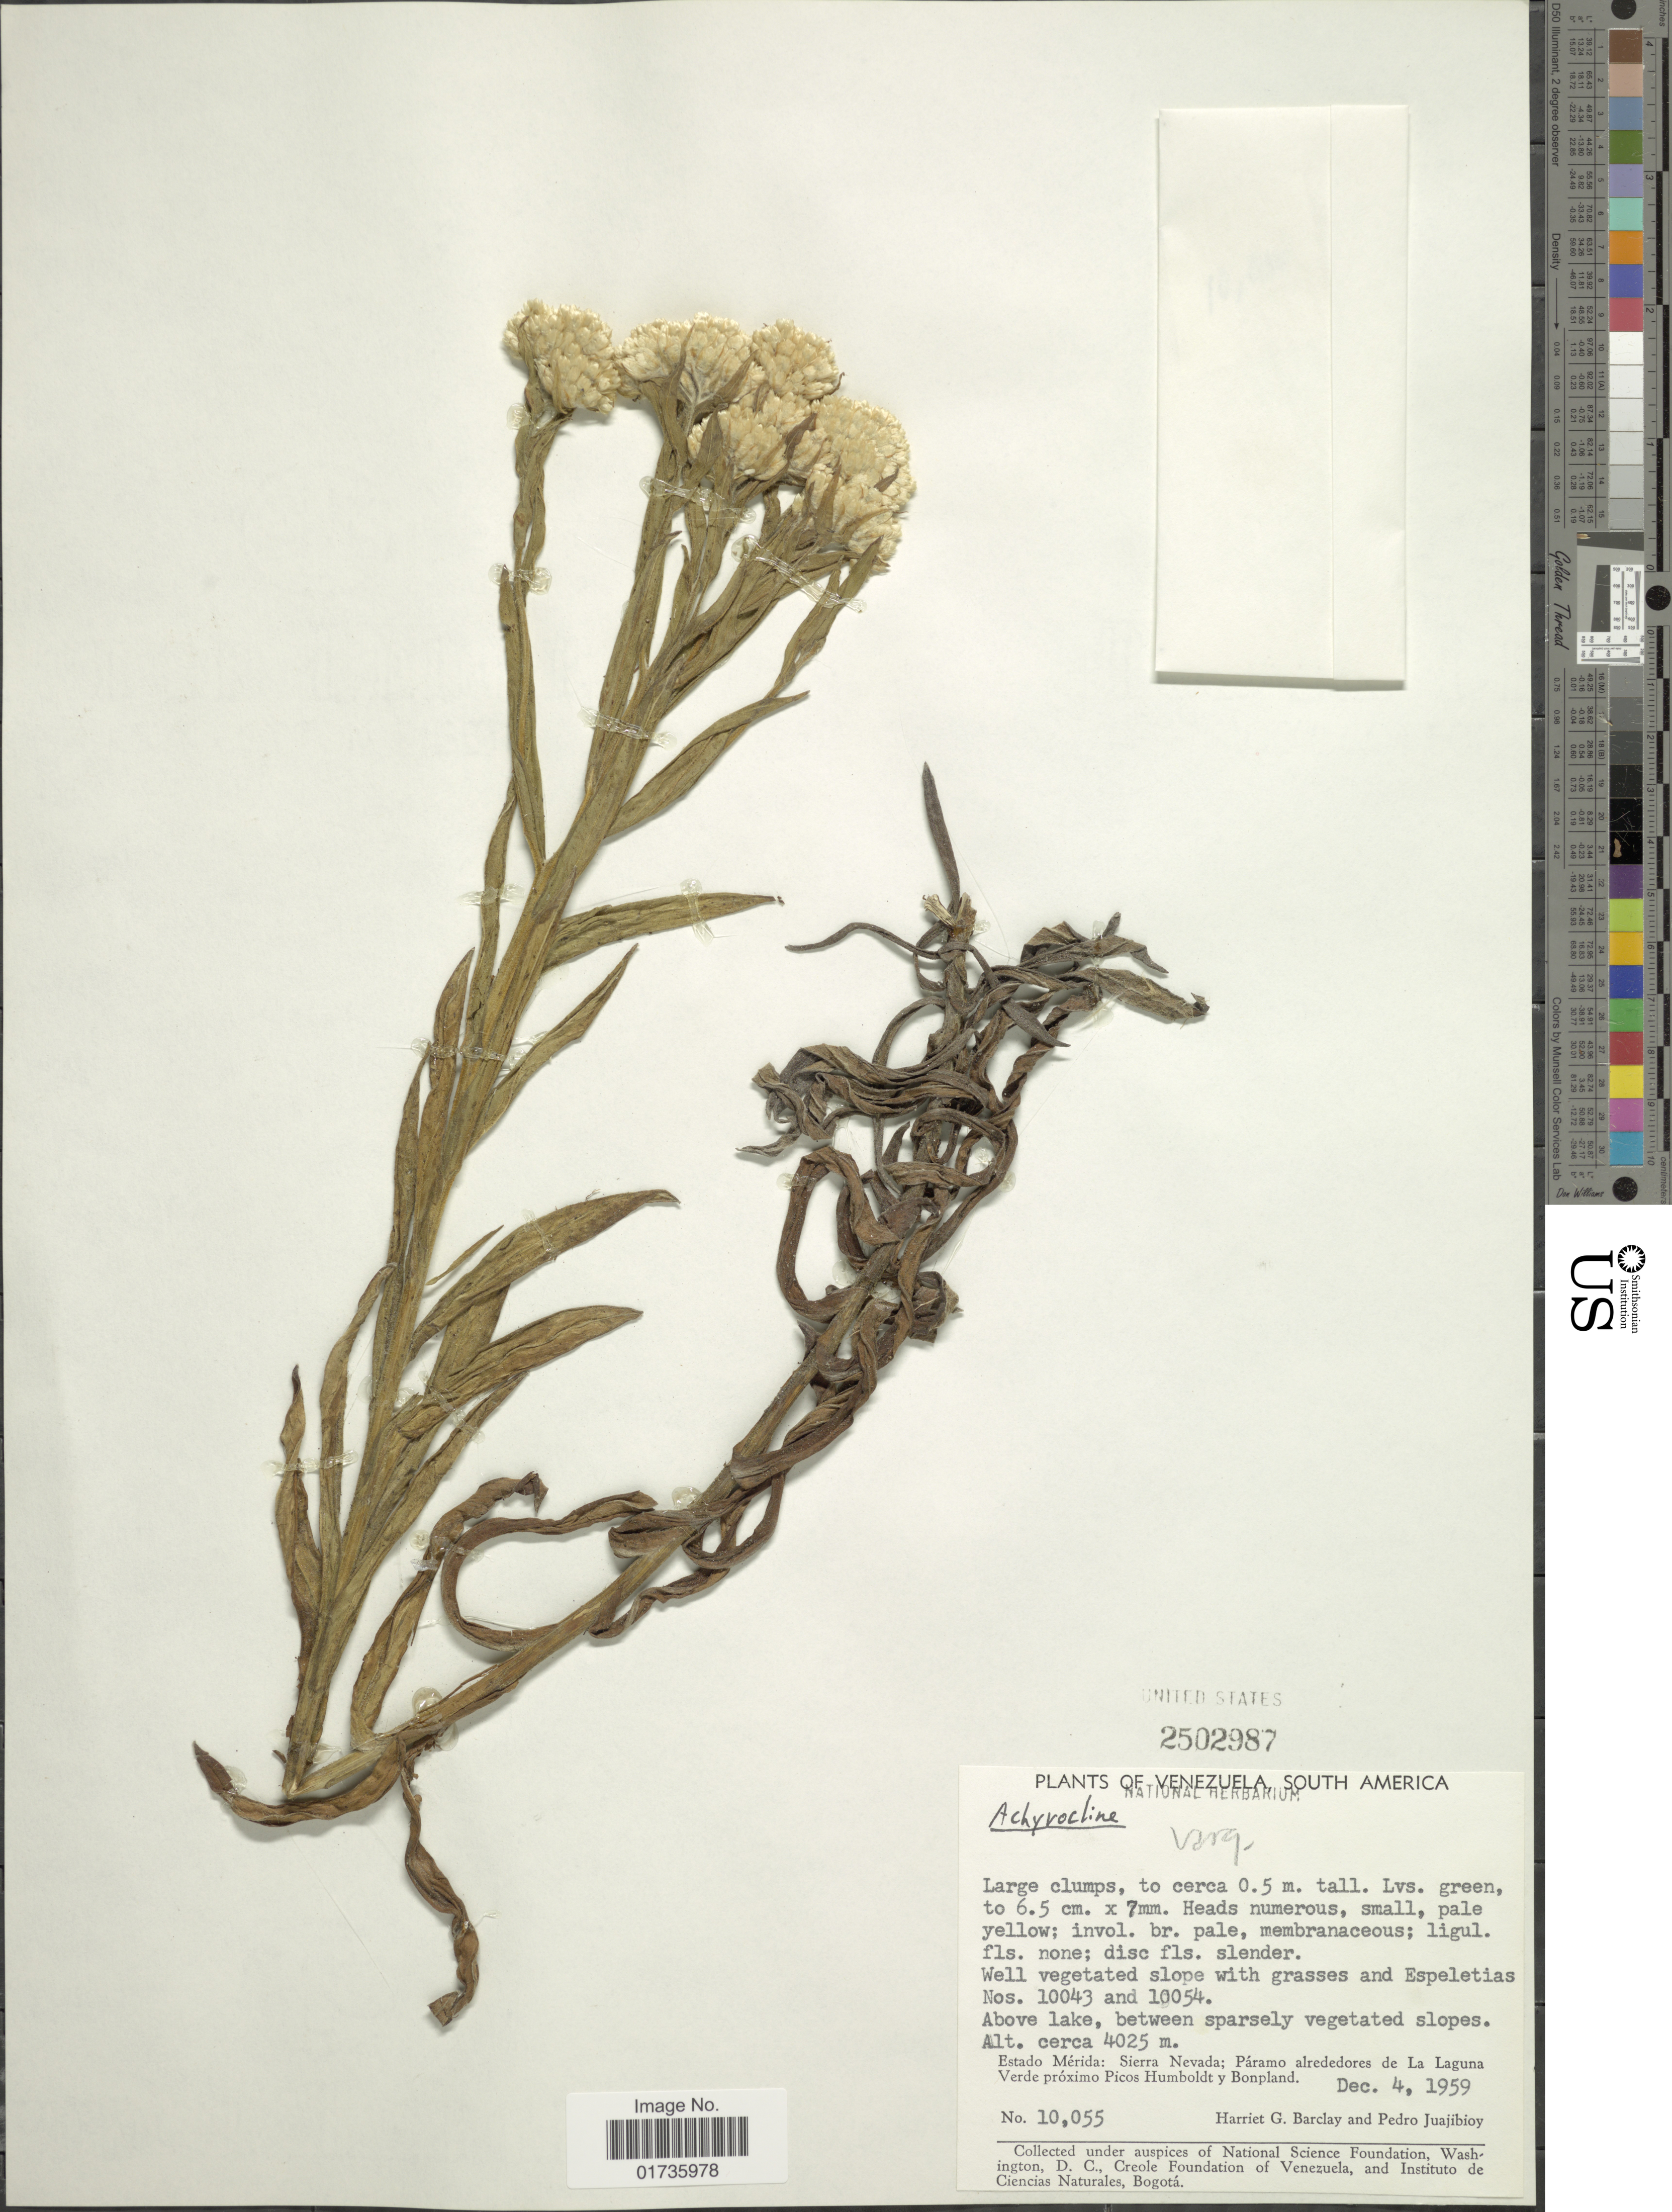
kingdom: Plantae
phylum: Tracheophyta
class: Magnoliopsida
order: Asterales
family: Asteraceae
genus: Achyrocline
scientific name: Achyrocline vargasiana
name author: DC.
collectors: H. G. Barclay & P. Juajibioy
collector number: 10055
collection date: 1959-12-04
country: Venezuela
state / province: Mérida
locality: Above lake, between sparsely vegetated slopes, Sierra Nevadal Páramo alrededores de La Laguna Verde próximo Picos Humboldt y Bonpland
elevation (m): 4025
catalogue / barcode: US 2502987